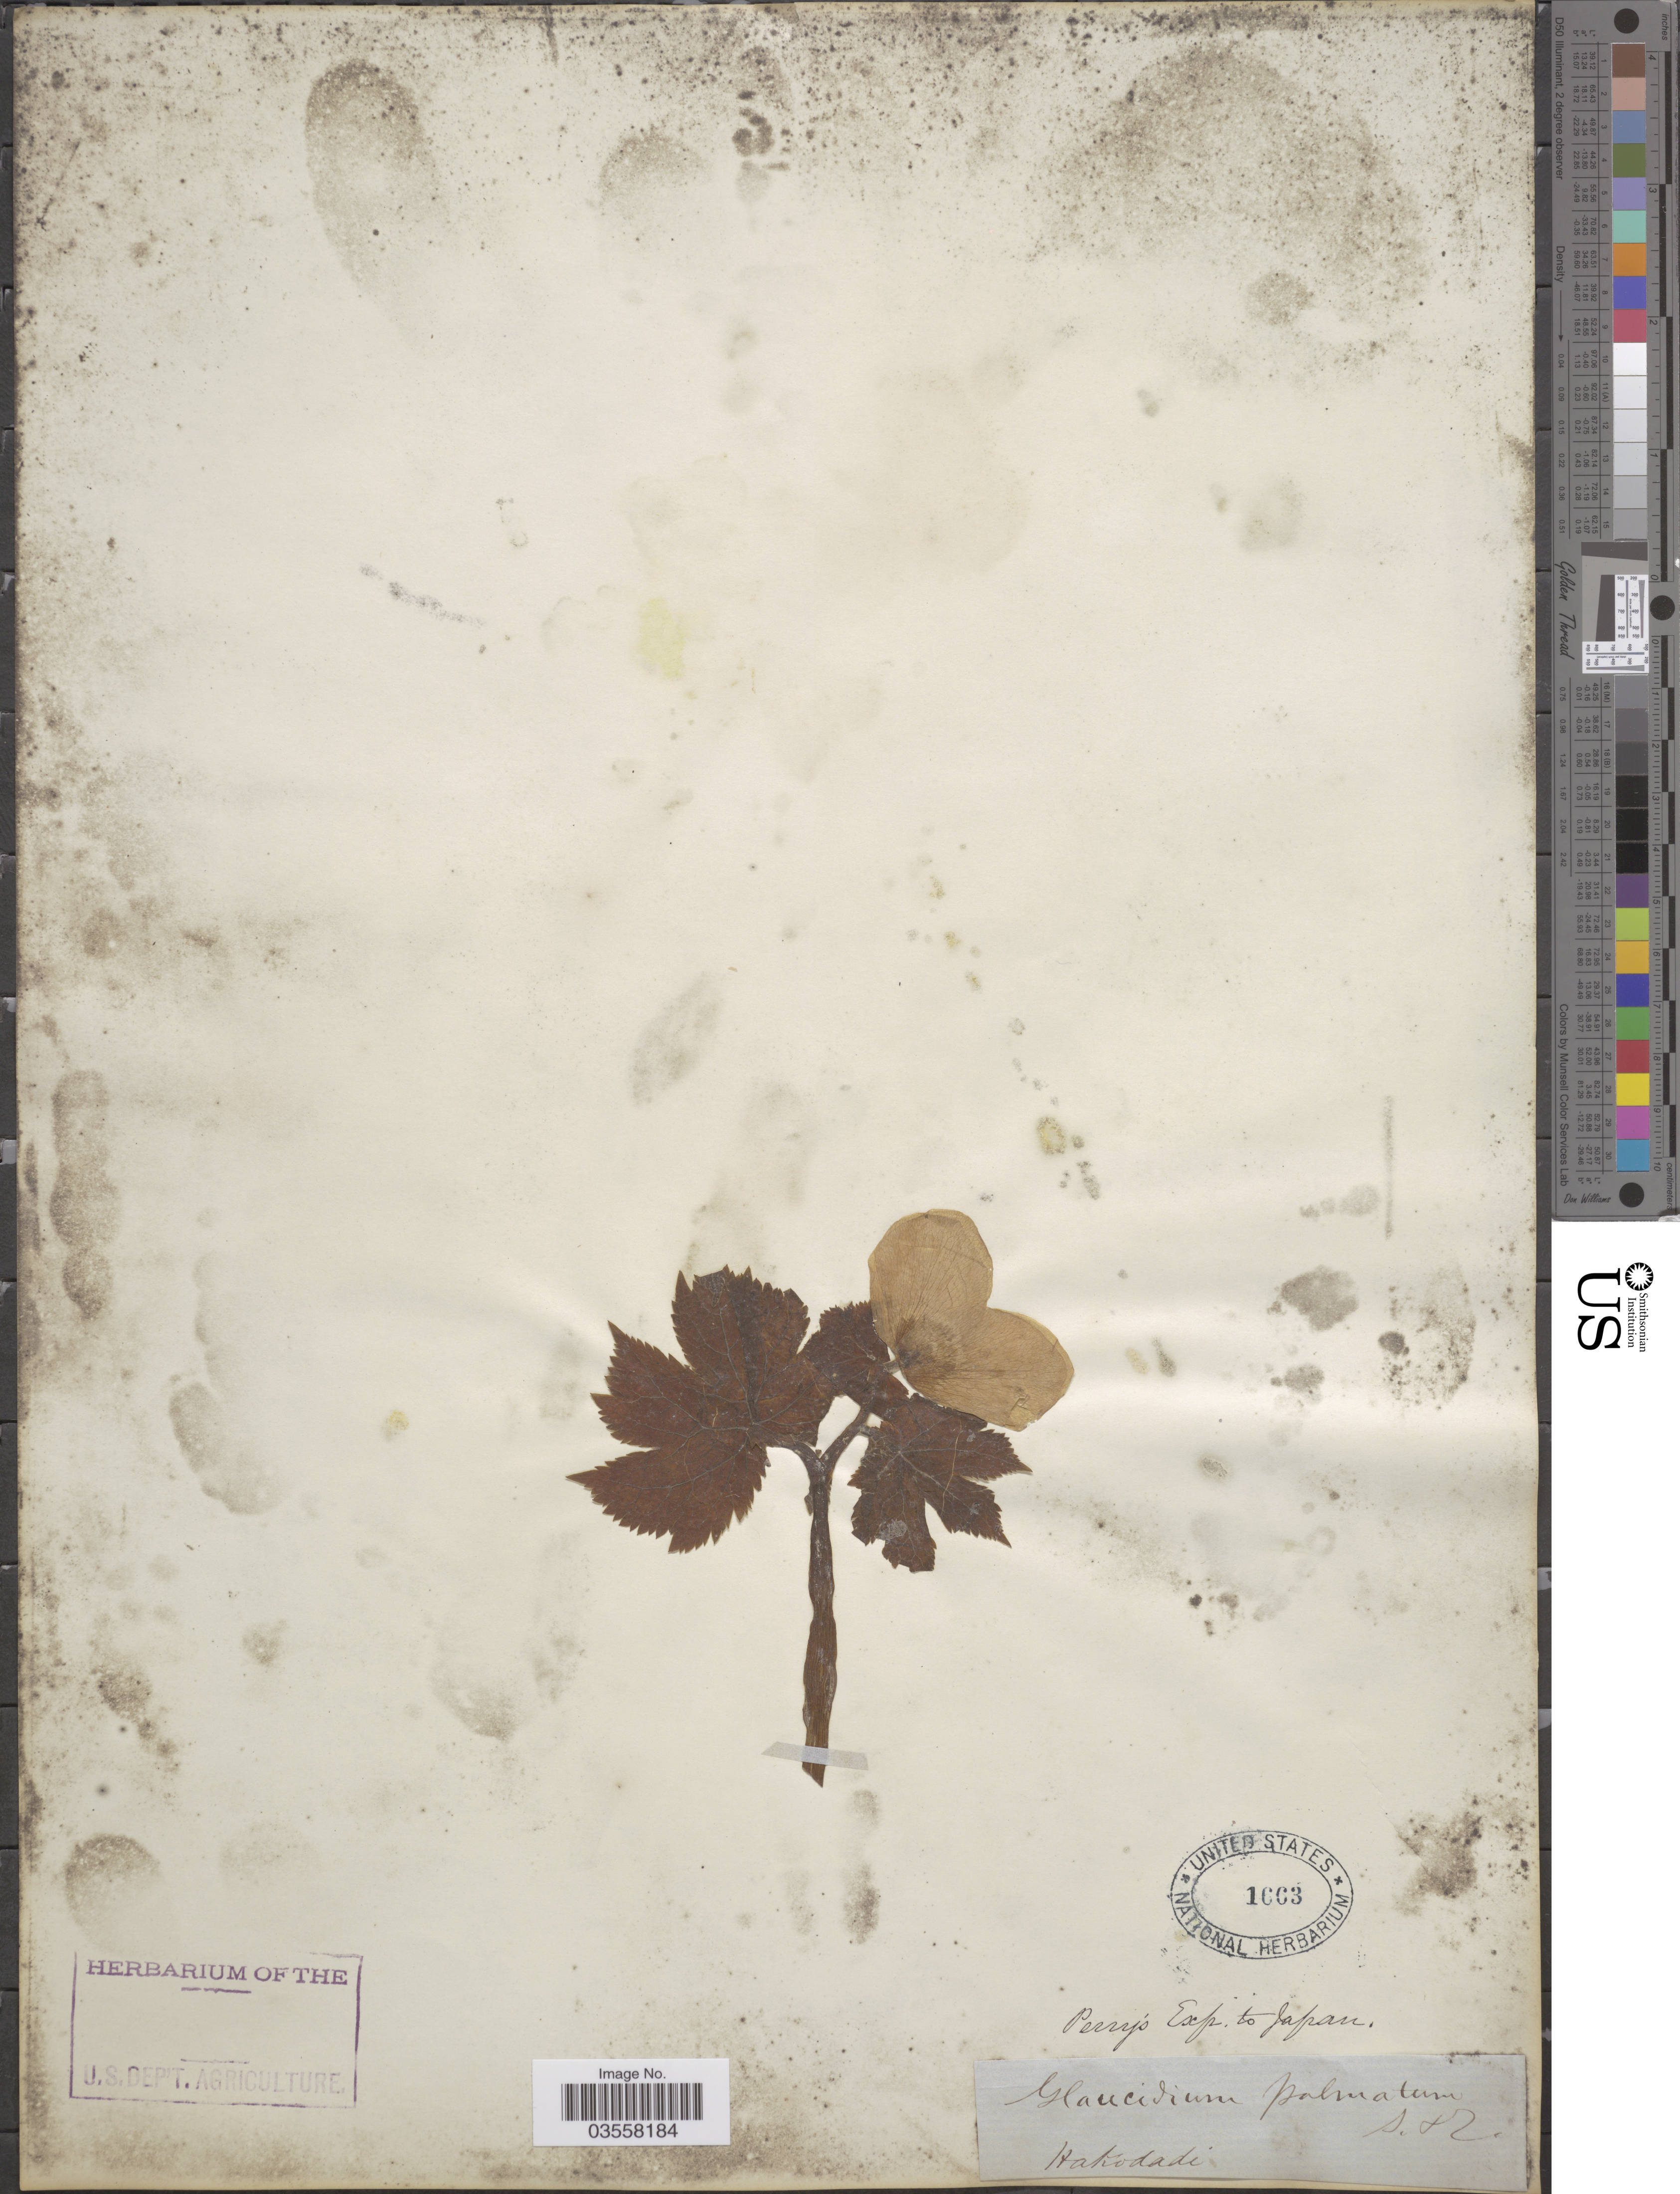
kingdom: Plantae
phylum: Tracheophyta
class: Magnoliopsida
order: Ranunculales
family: Ranunculaceae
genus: Glaucidium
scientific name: Glaucidium palmatum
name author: Siebold & Zucc.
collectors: -- Perry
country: Japan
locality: Perry's. Hakodadi.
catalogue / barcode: US 1663